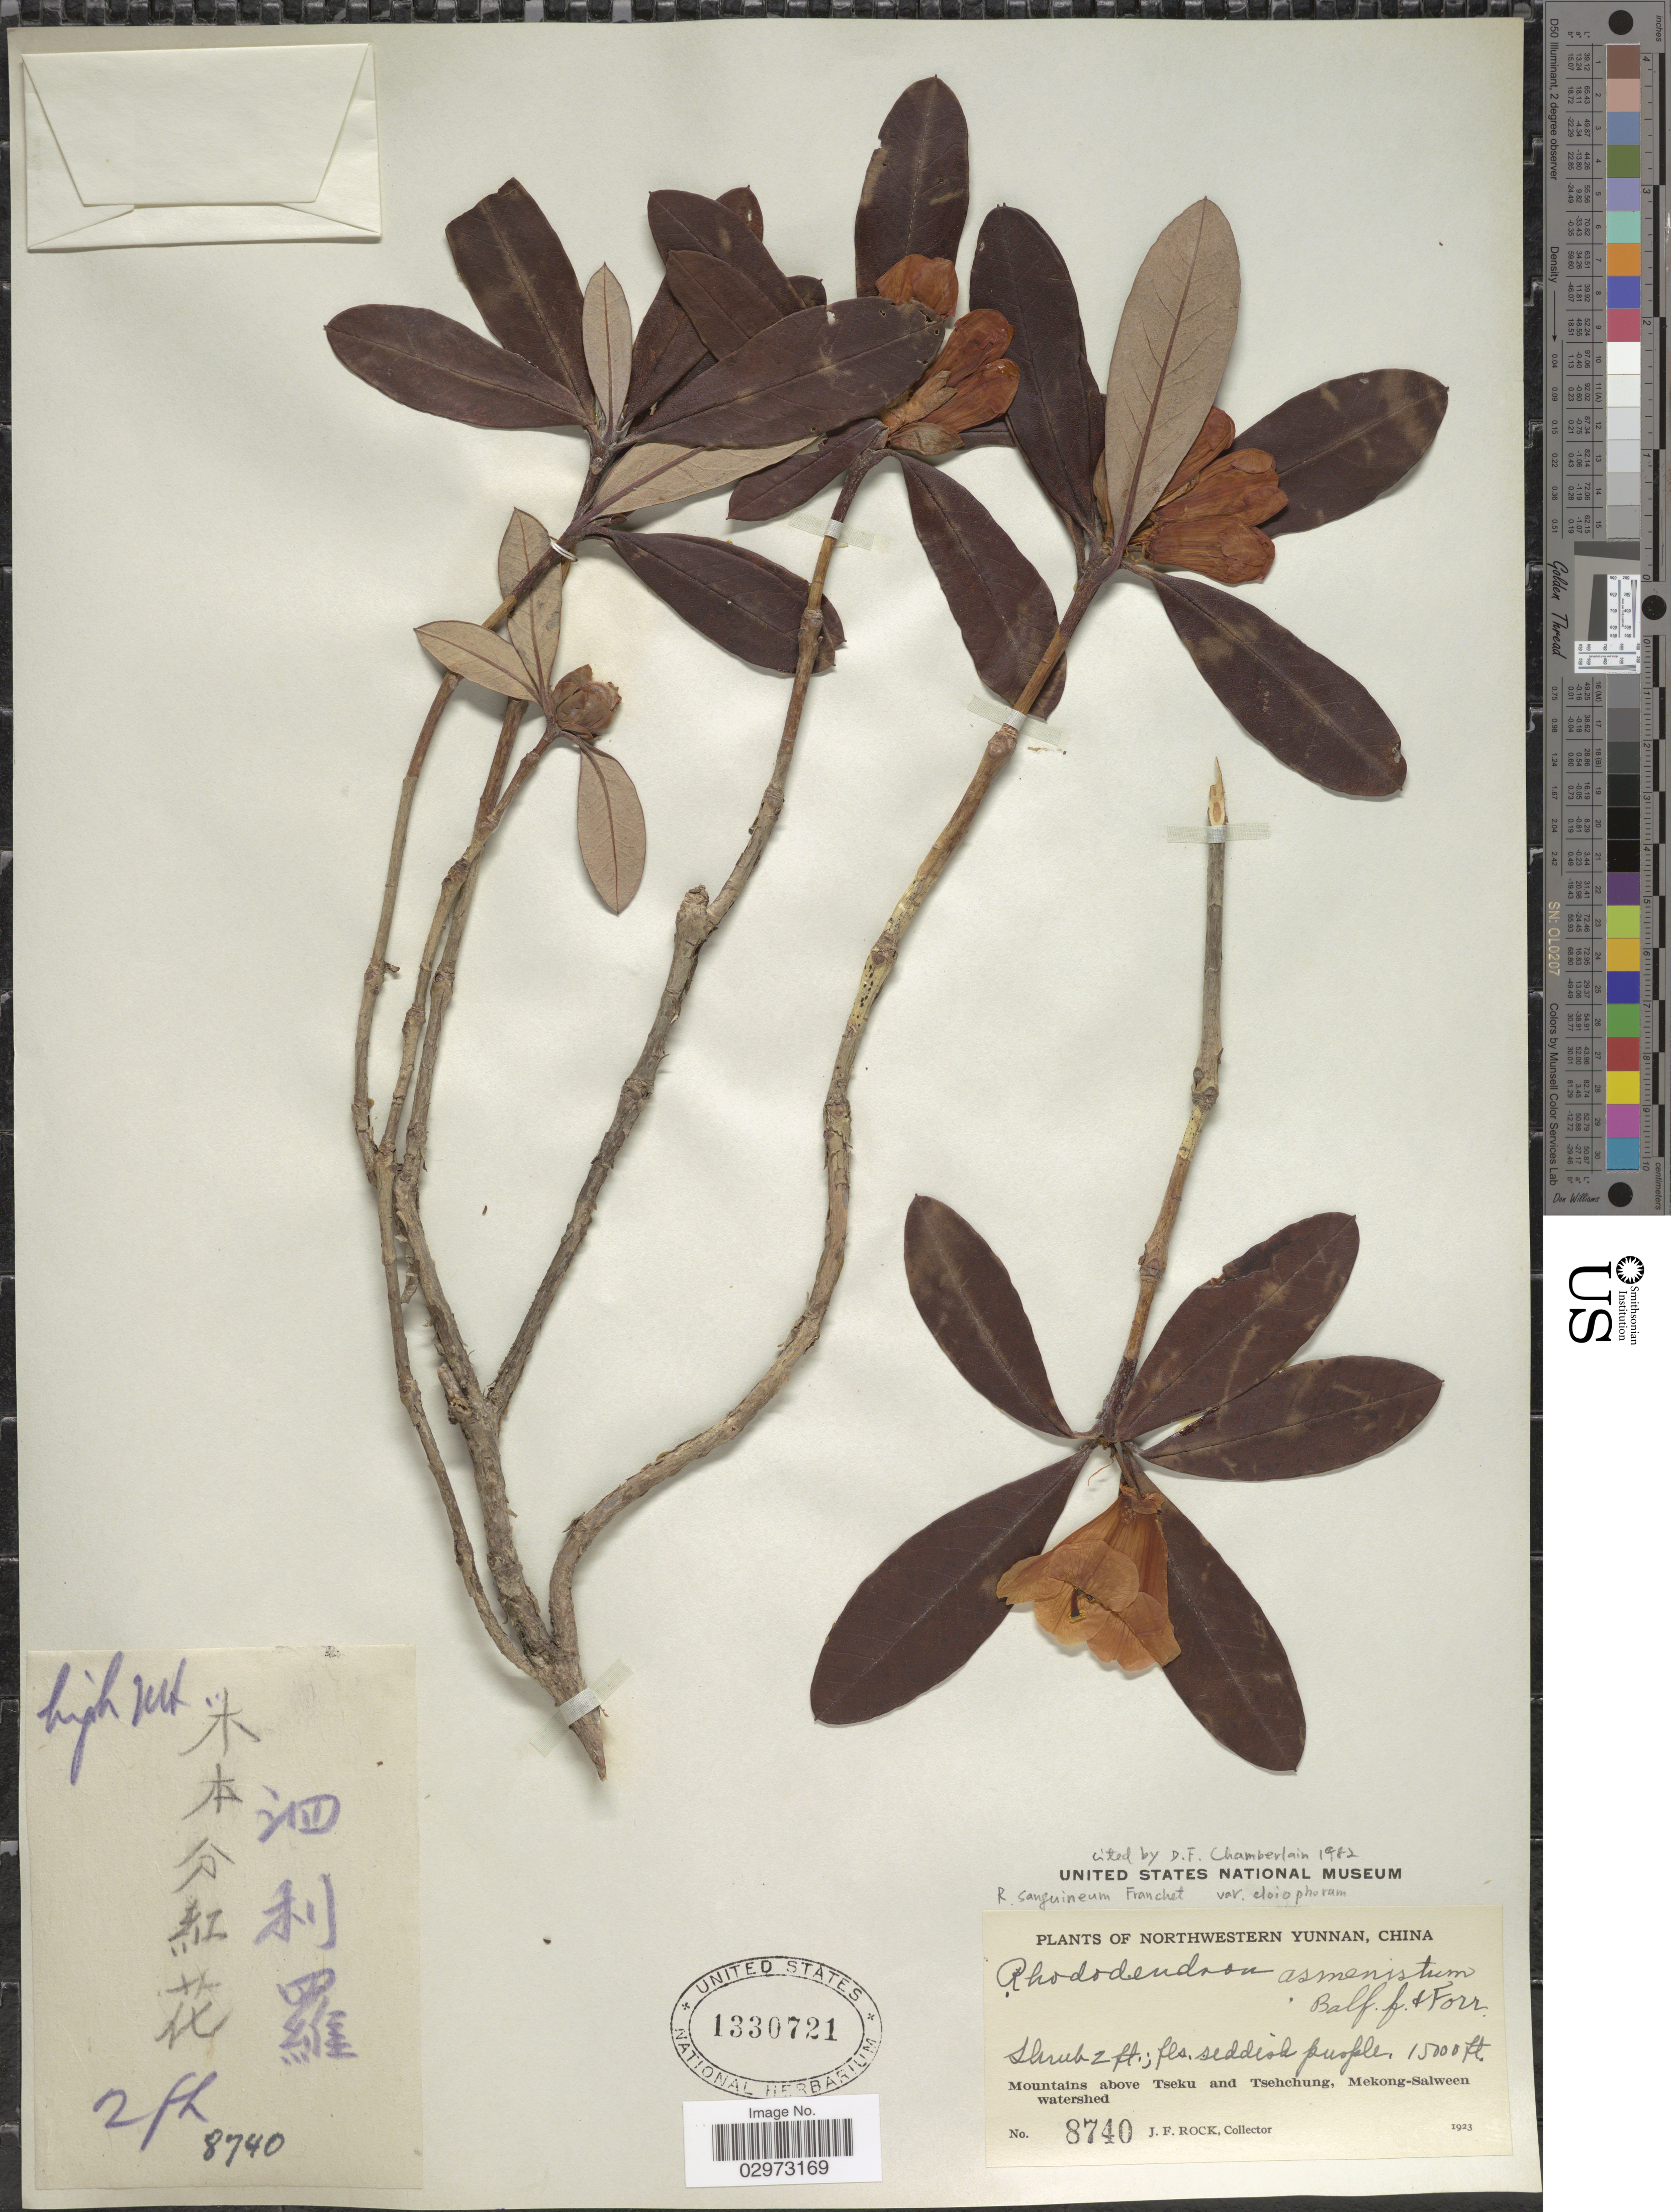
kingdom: Plantae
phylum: Tracheophyta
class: Magnoliopsida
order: Ericales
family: Ericaceae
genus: Rhododendron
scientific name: Rhododendron sanguineum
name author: Franch.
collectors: J. Rock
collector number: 8740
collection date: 1923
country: China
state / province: Yunnan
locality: Northwestern Yunnan. Mountains above Tseku and Tsehchung, Mekong-Salween watershed.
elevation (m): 4572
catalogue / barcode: US 1330721